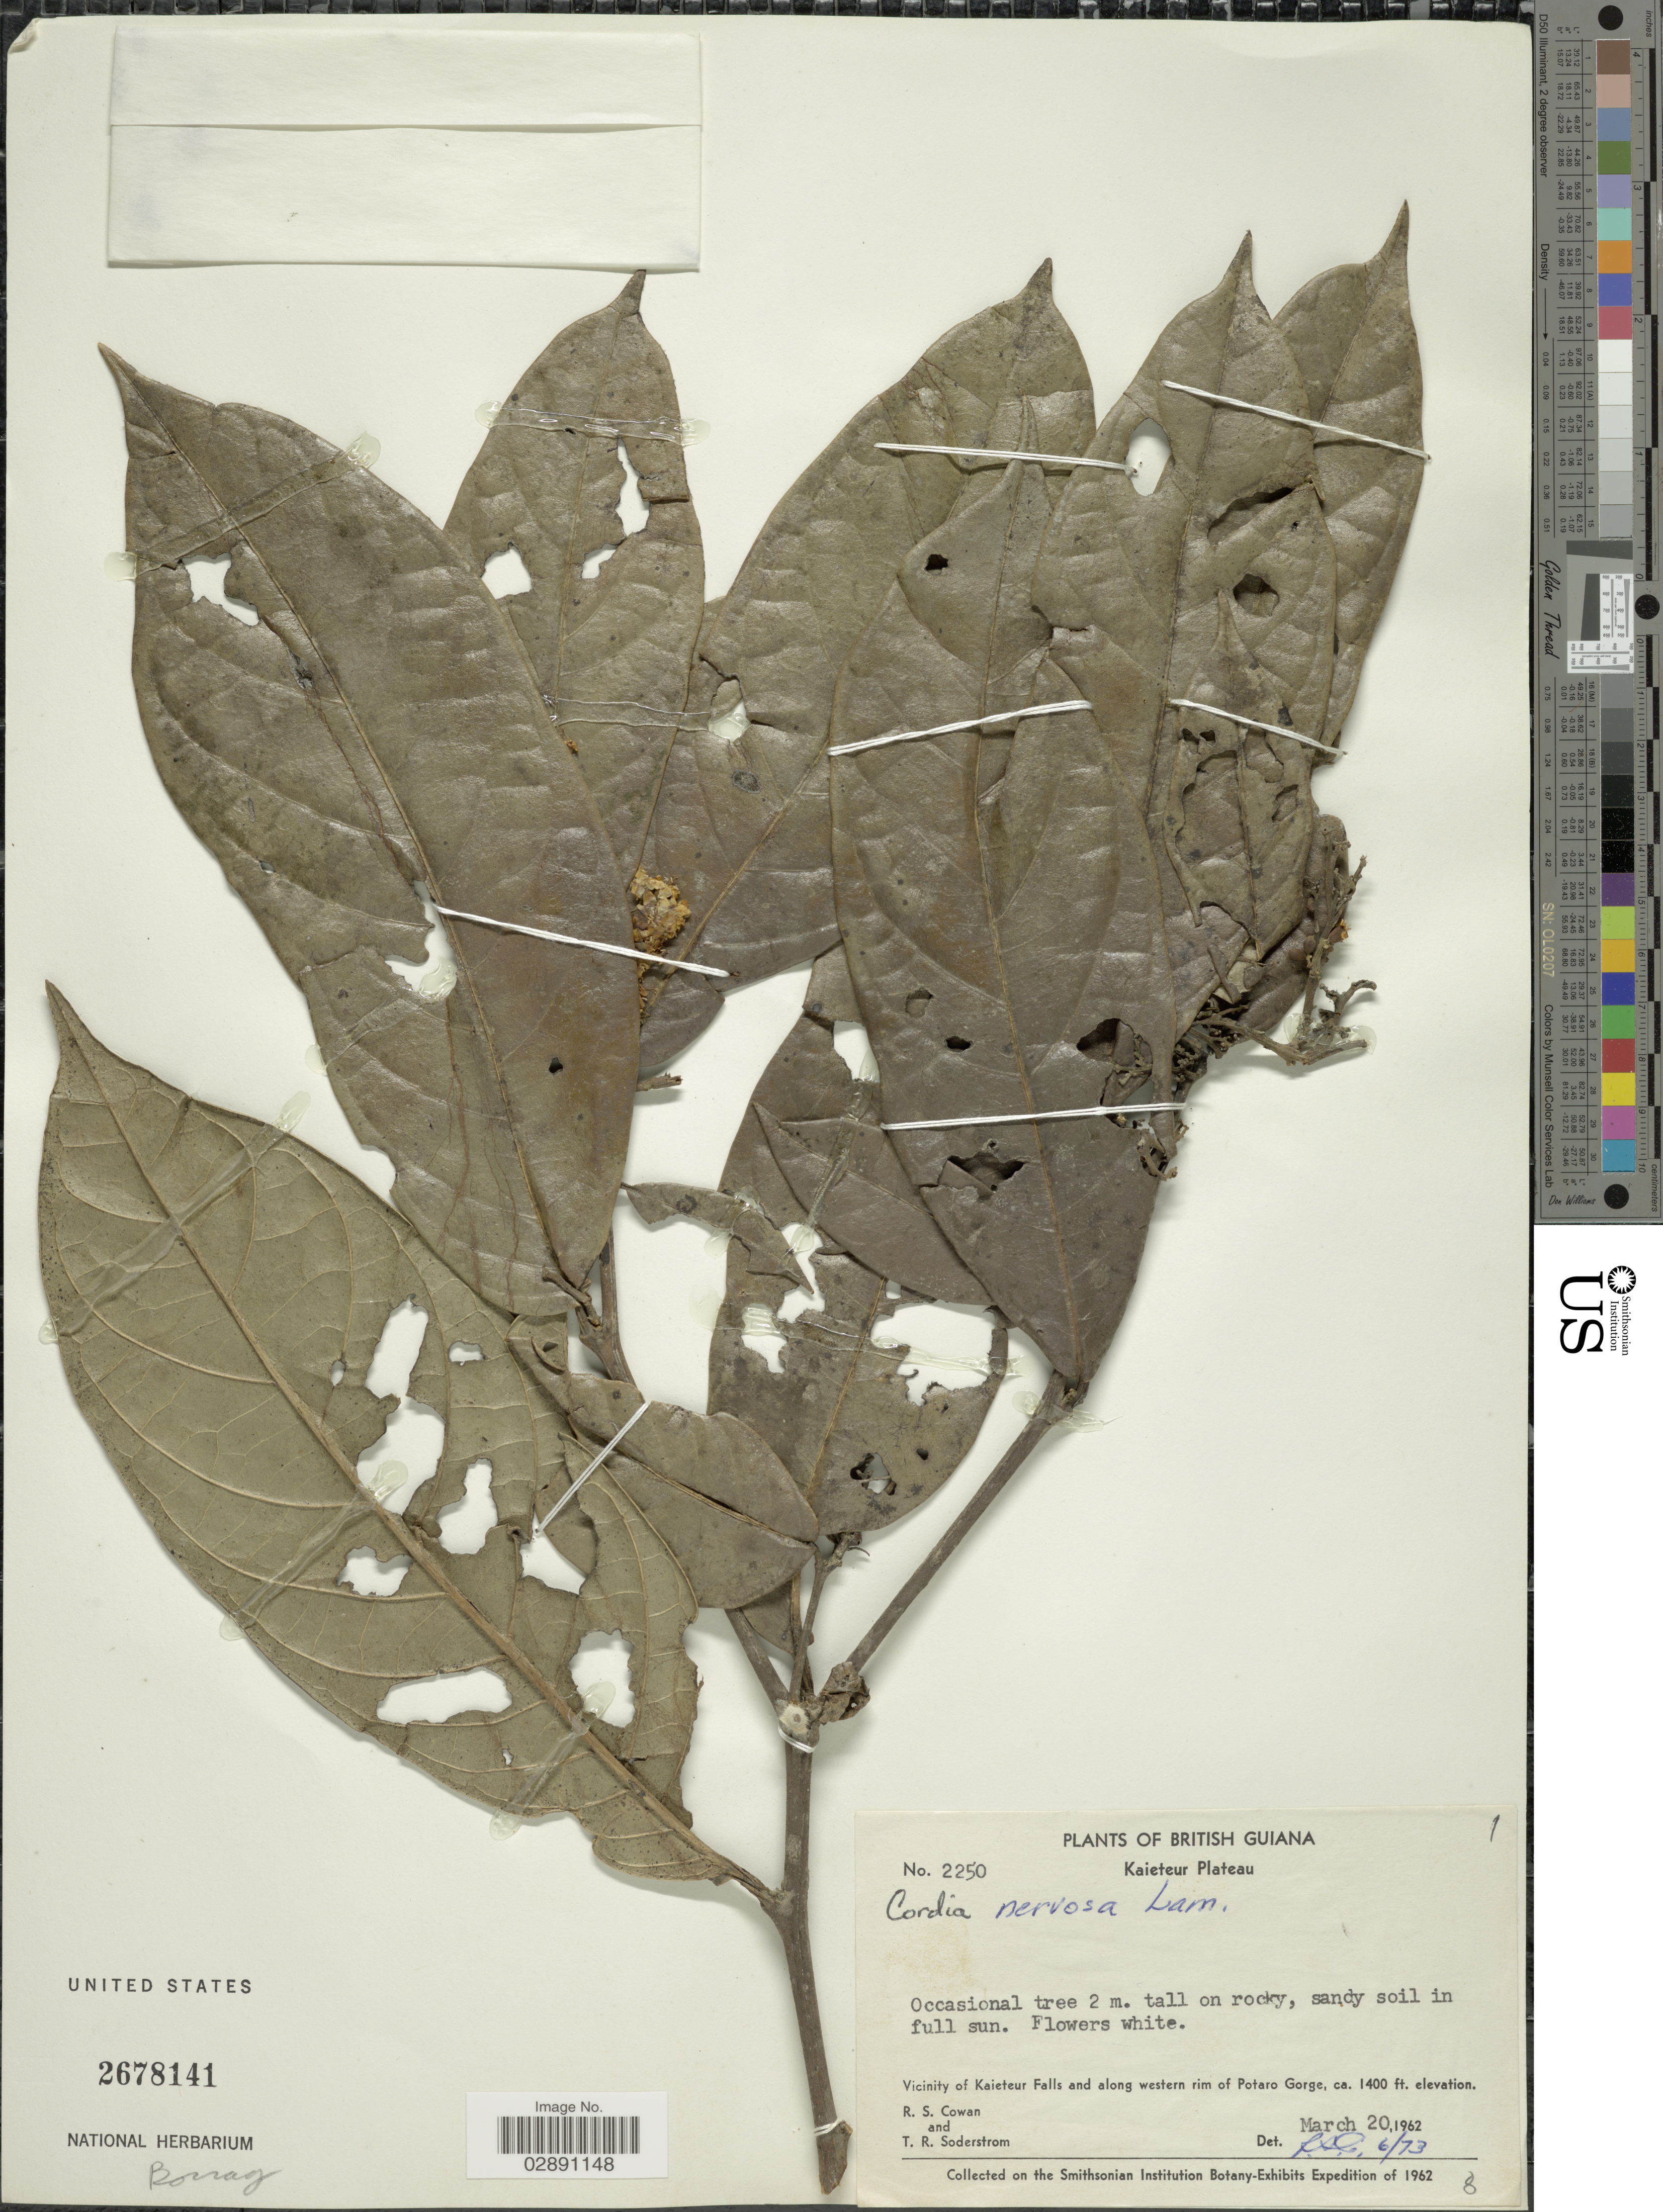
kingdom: Plantae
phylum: Tracheophyta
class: Magnoliopsida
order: Boraginales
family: Cordiaceae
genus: Cordia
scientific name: Cordia nervosa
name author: Lam.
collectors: R. S. Cowan & T. R. Soderstrom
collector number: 2250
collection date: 1962-03-20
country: Guyana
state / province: Potaro-Siparuni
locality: British Guiana. Kaieteur Plateau. Vicinity of Kaieteur Falls and along western rim of Potaro Gorge.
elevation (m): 427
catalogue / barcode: US 2678141